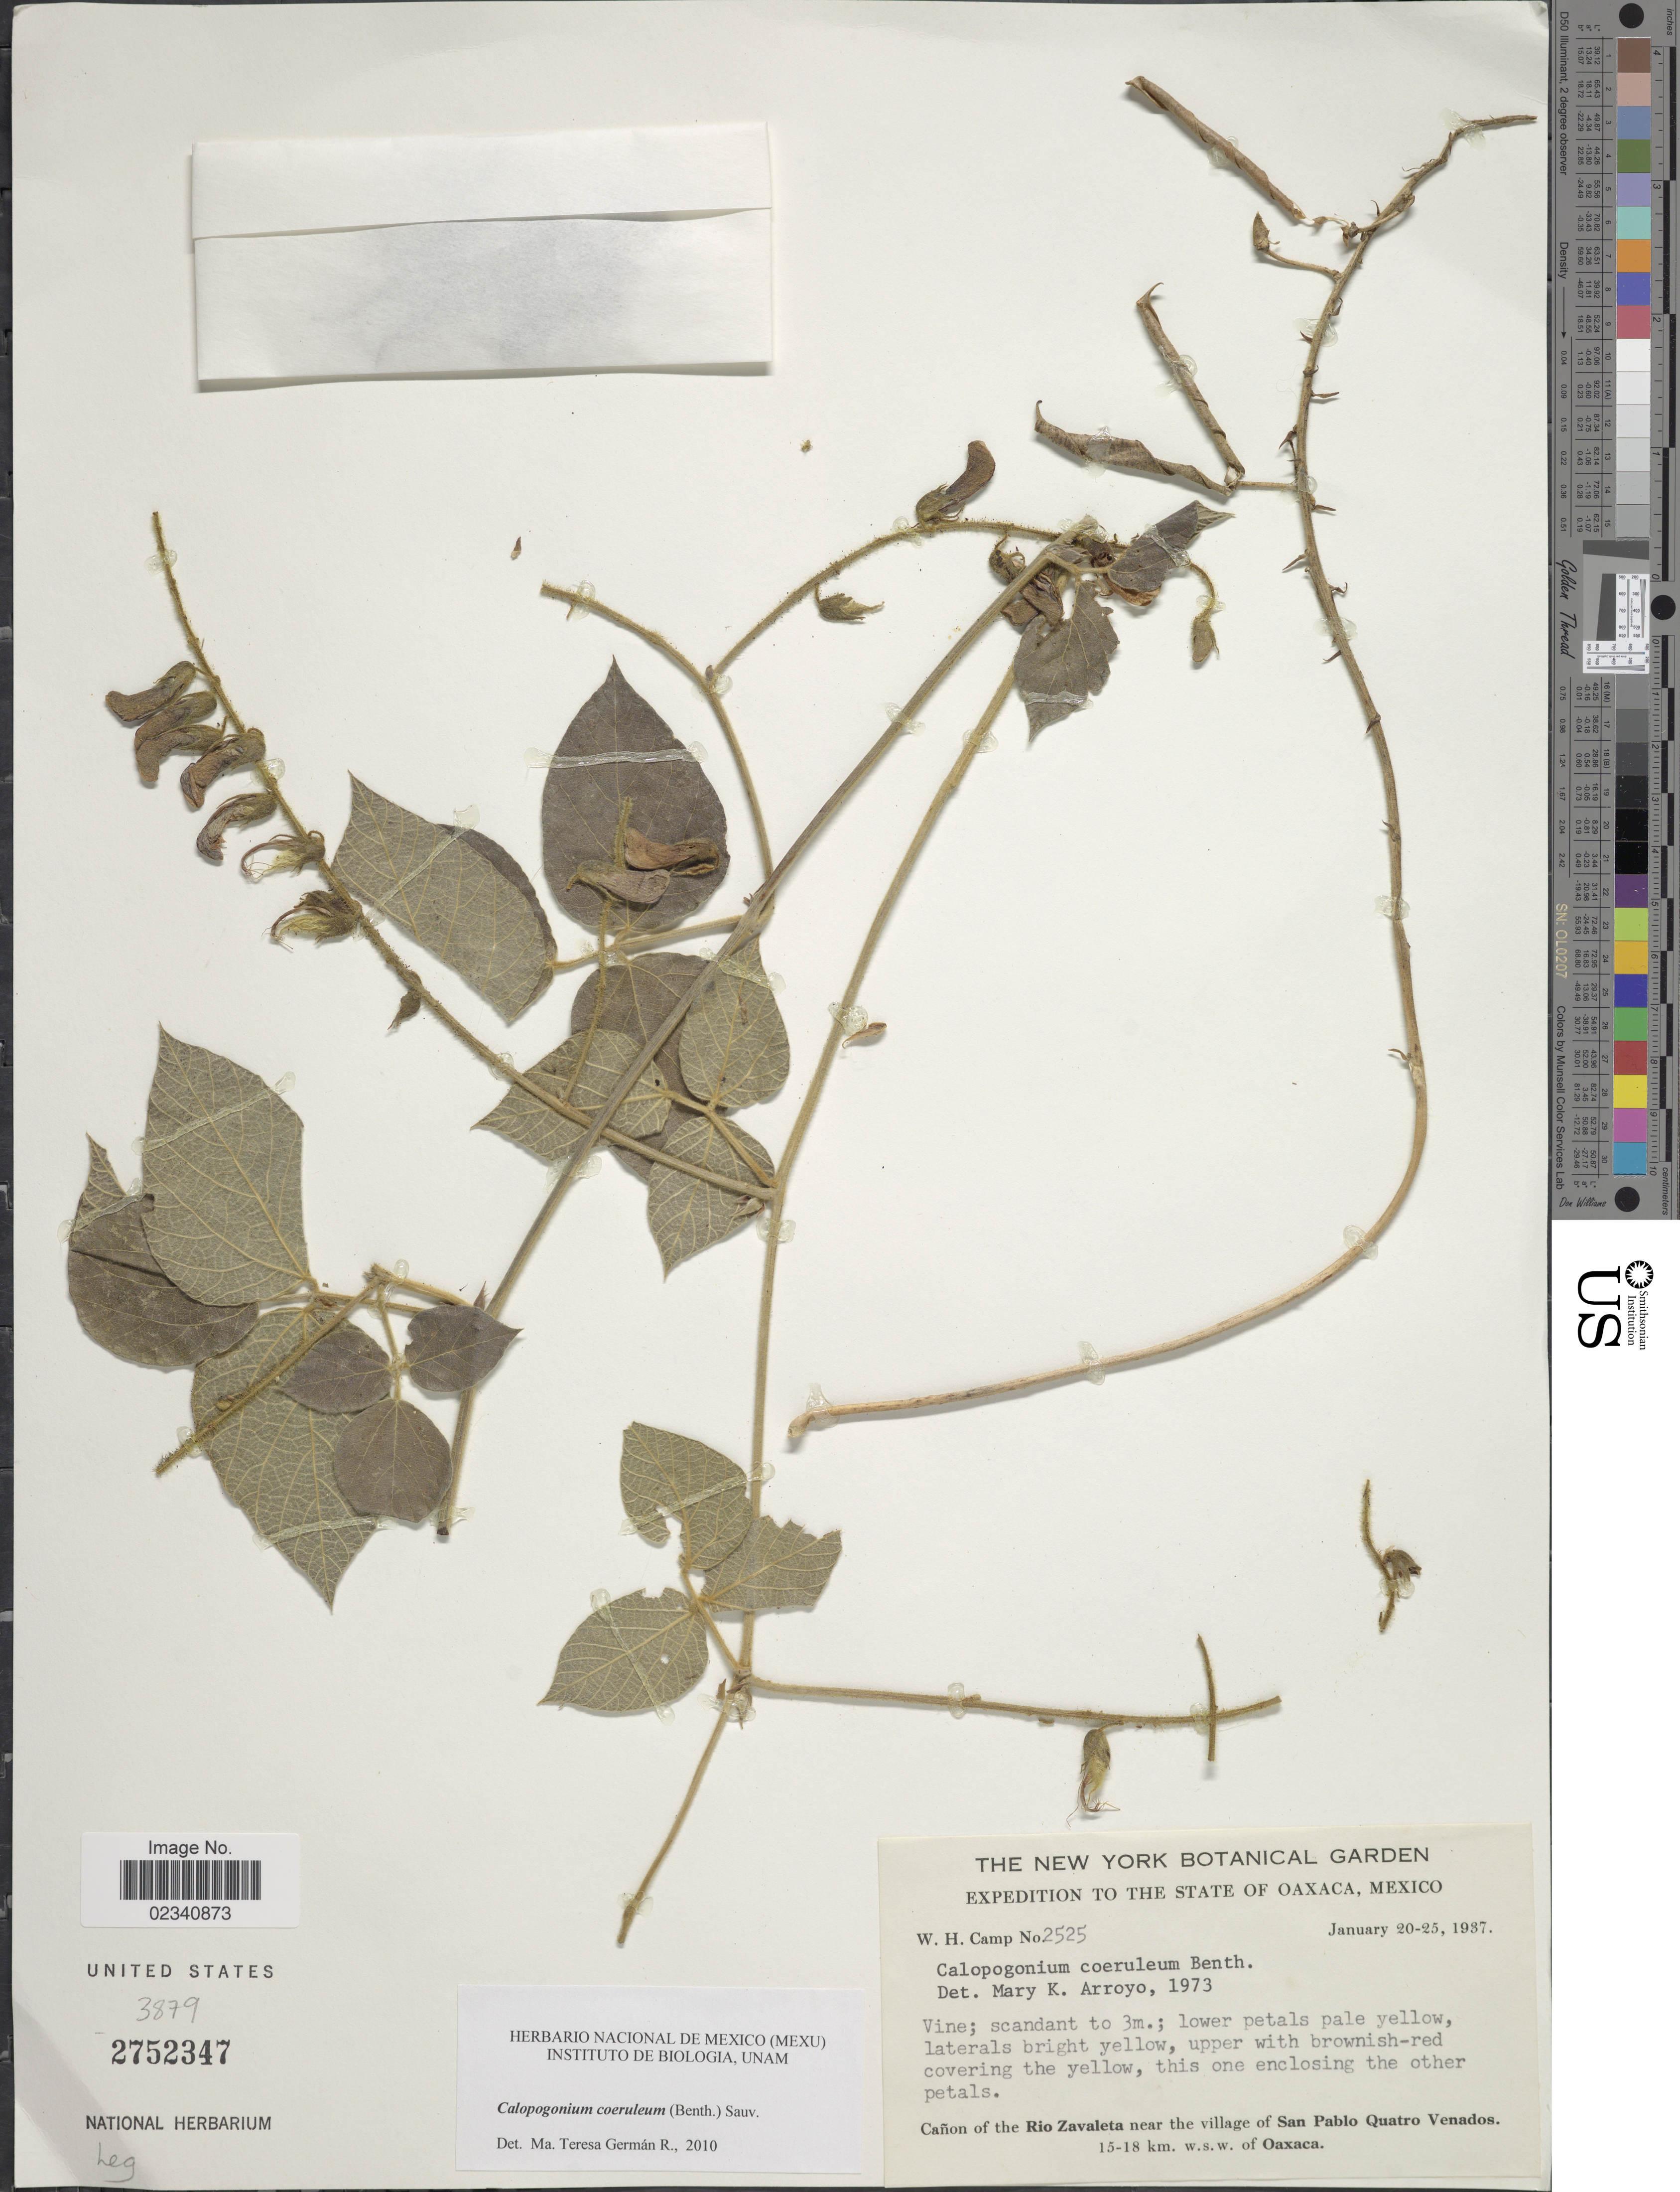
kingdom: Plantae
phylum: Tracheophyta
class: Magnoliopsida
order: Fabales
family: Fabaceae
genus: Calopogonium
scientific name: Calopogonium caeruleum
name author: (Benth.) C. Wright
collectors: W. H. Camp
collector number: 2525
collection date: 1937-01-20/1937-01-25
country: Mexico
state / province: Oaxaca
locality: State of Oaxaca, Mexico. Rio Zavaleta near the village of San Pablo Quatro Venados, 15-18 km. w.s.w of Oaxaca. State of Oaxaca.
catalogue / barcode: US 2752347